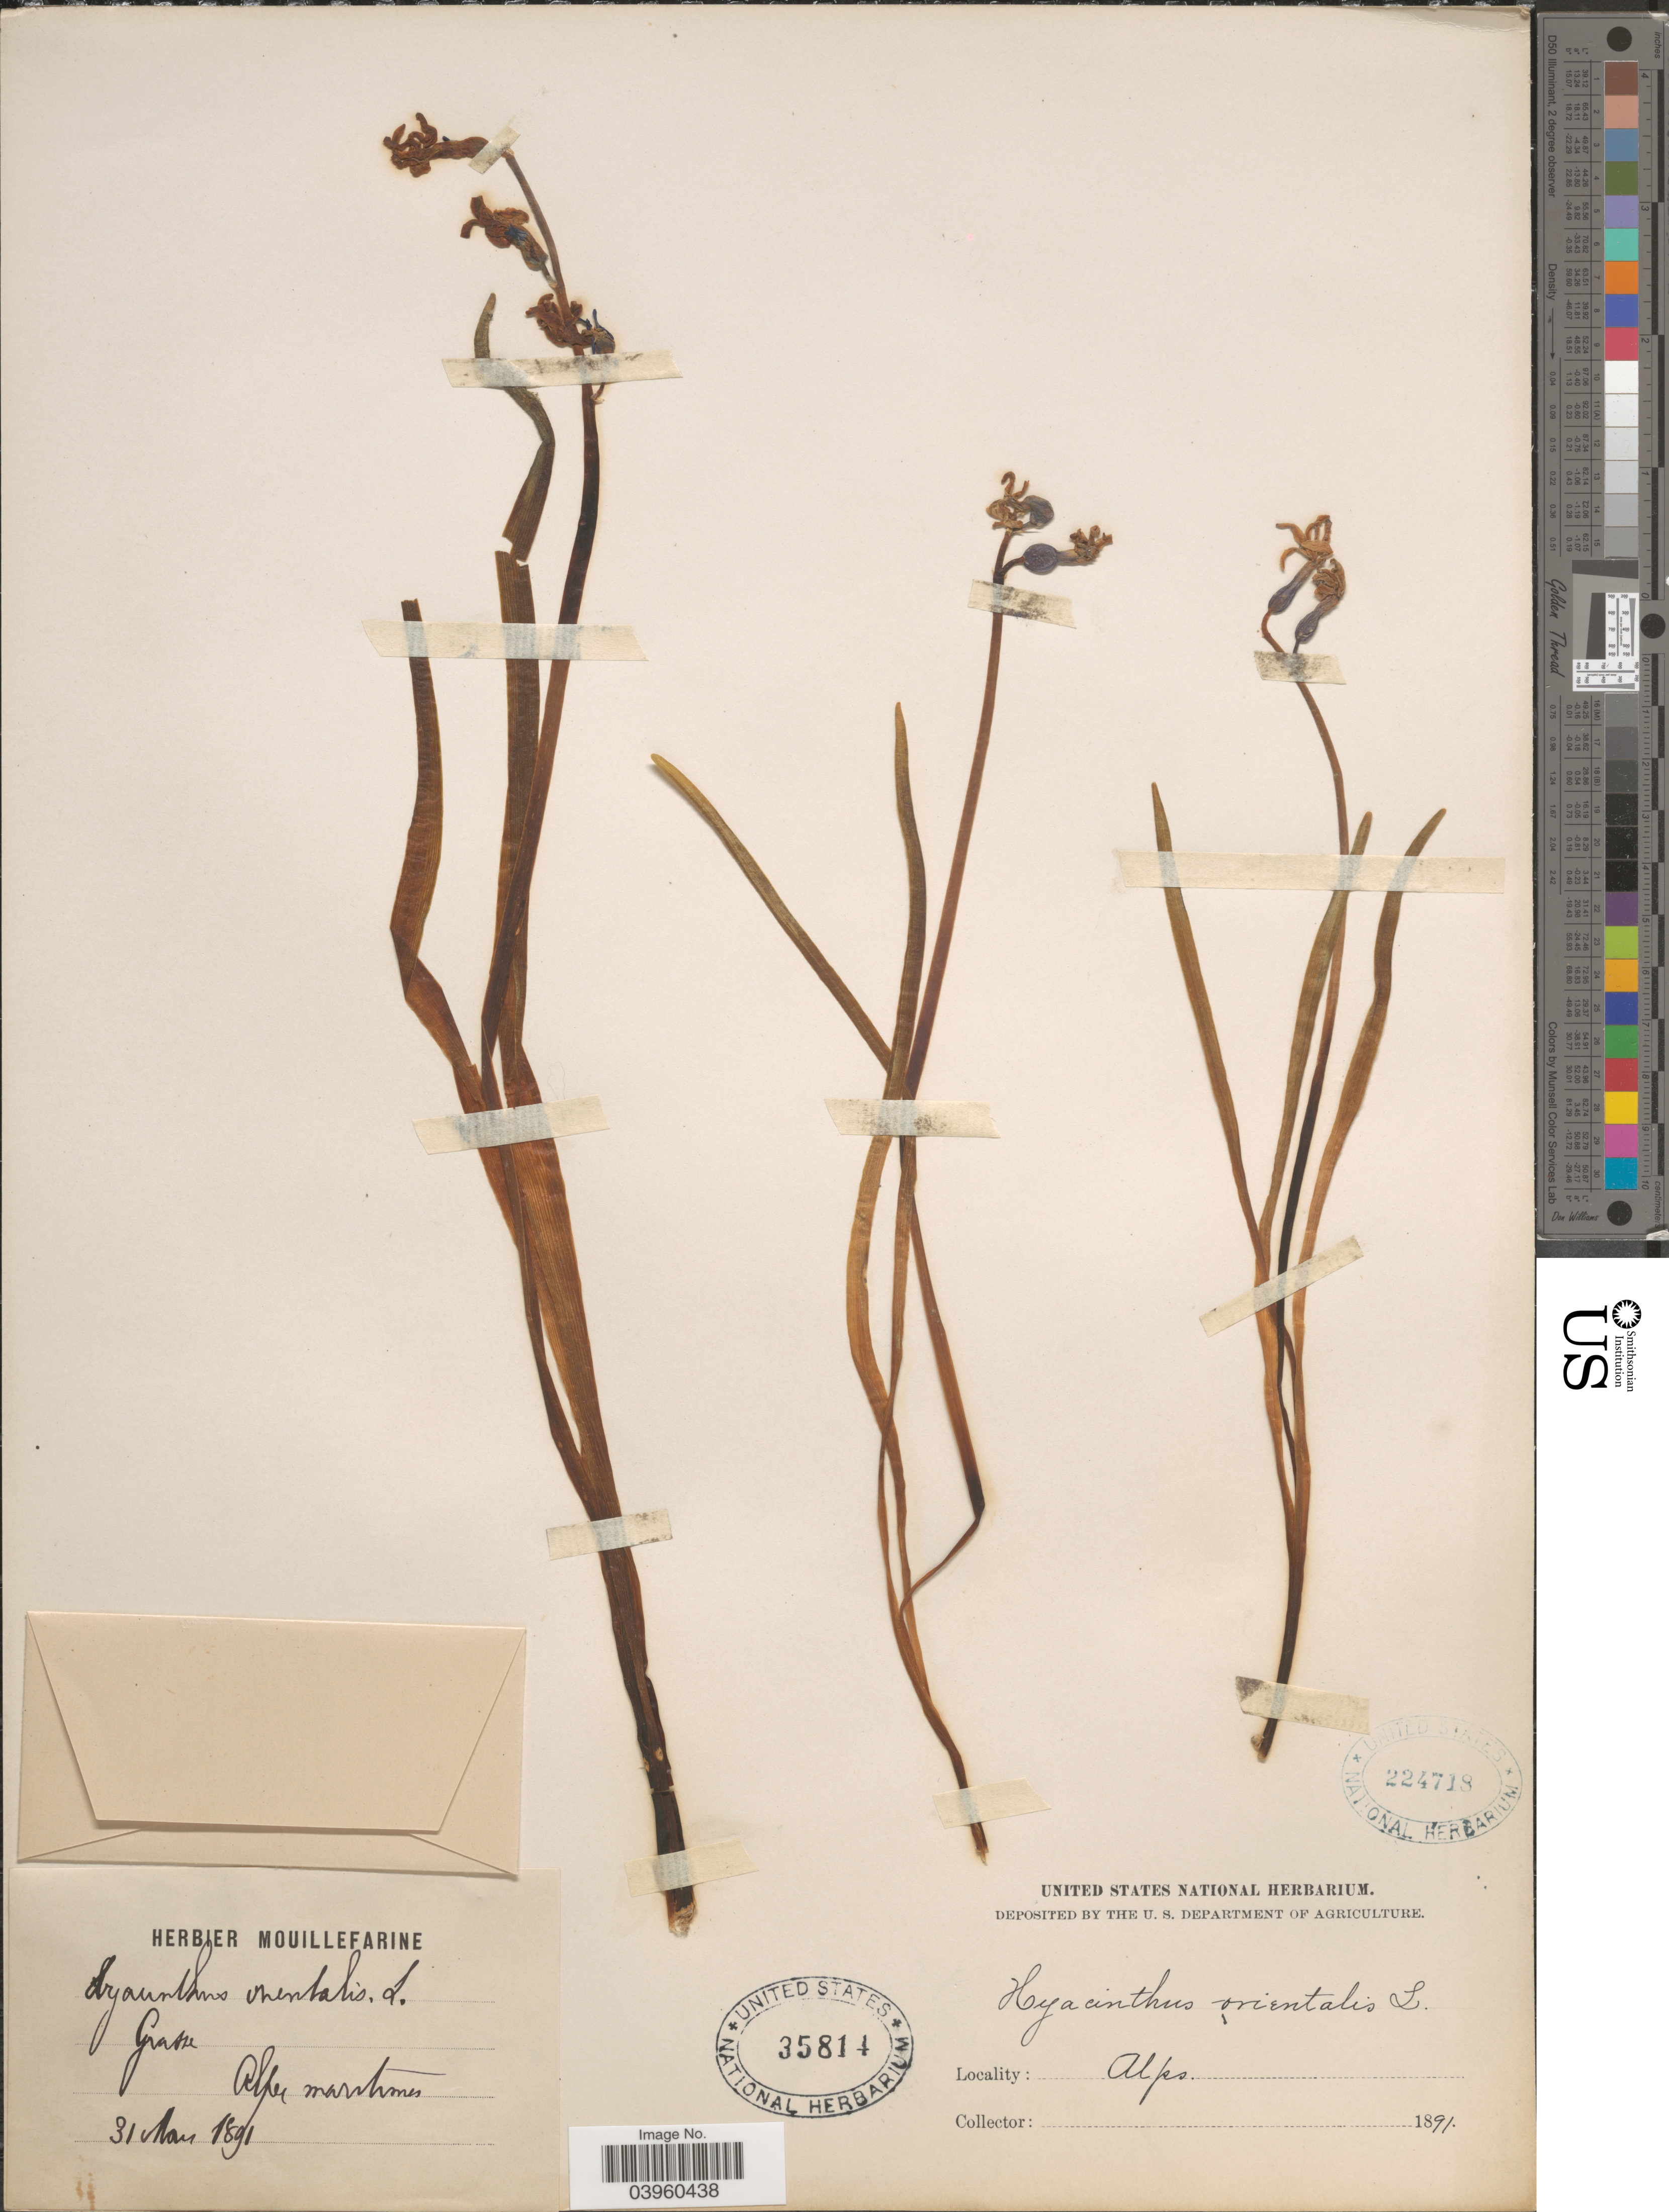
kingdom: Plantae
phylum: Tracheophyta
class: Liliopsida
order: Asparagales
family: Asparagaceae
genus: Hyacinthus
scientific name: Hyacinthus orientalis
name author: L.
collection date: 1891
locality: Alps.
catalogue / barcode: US 224718-2